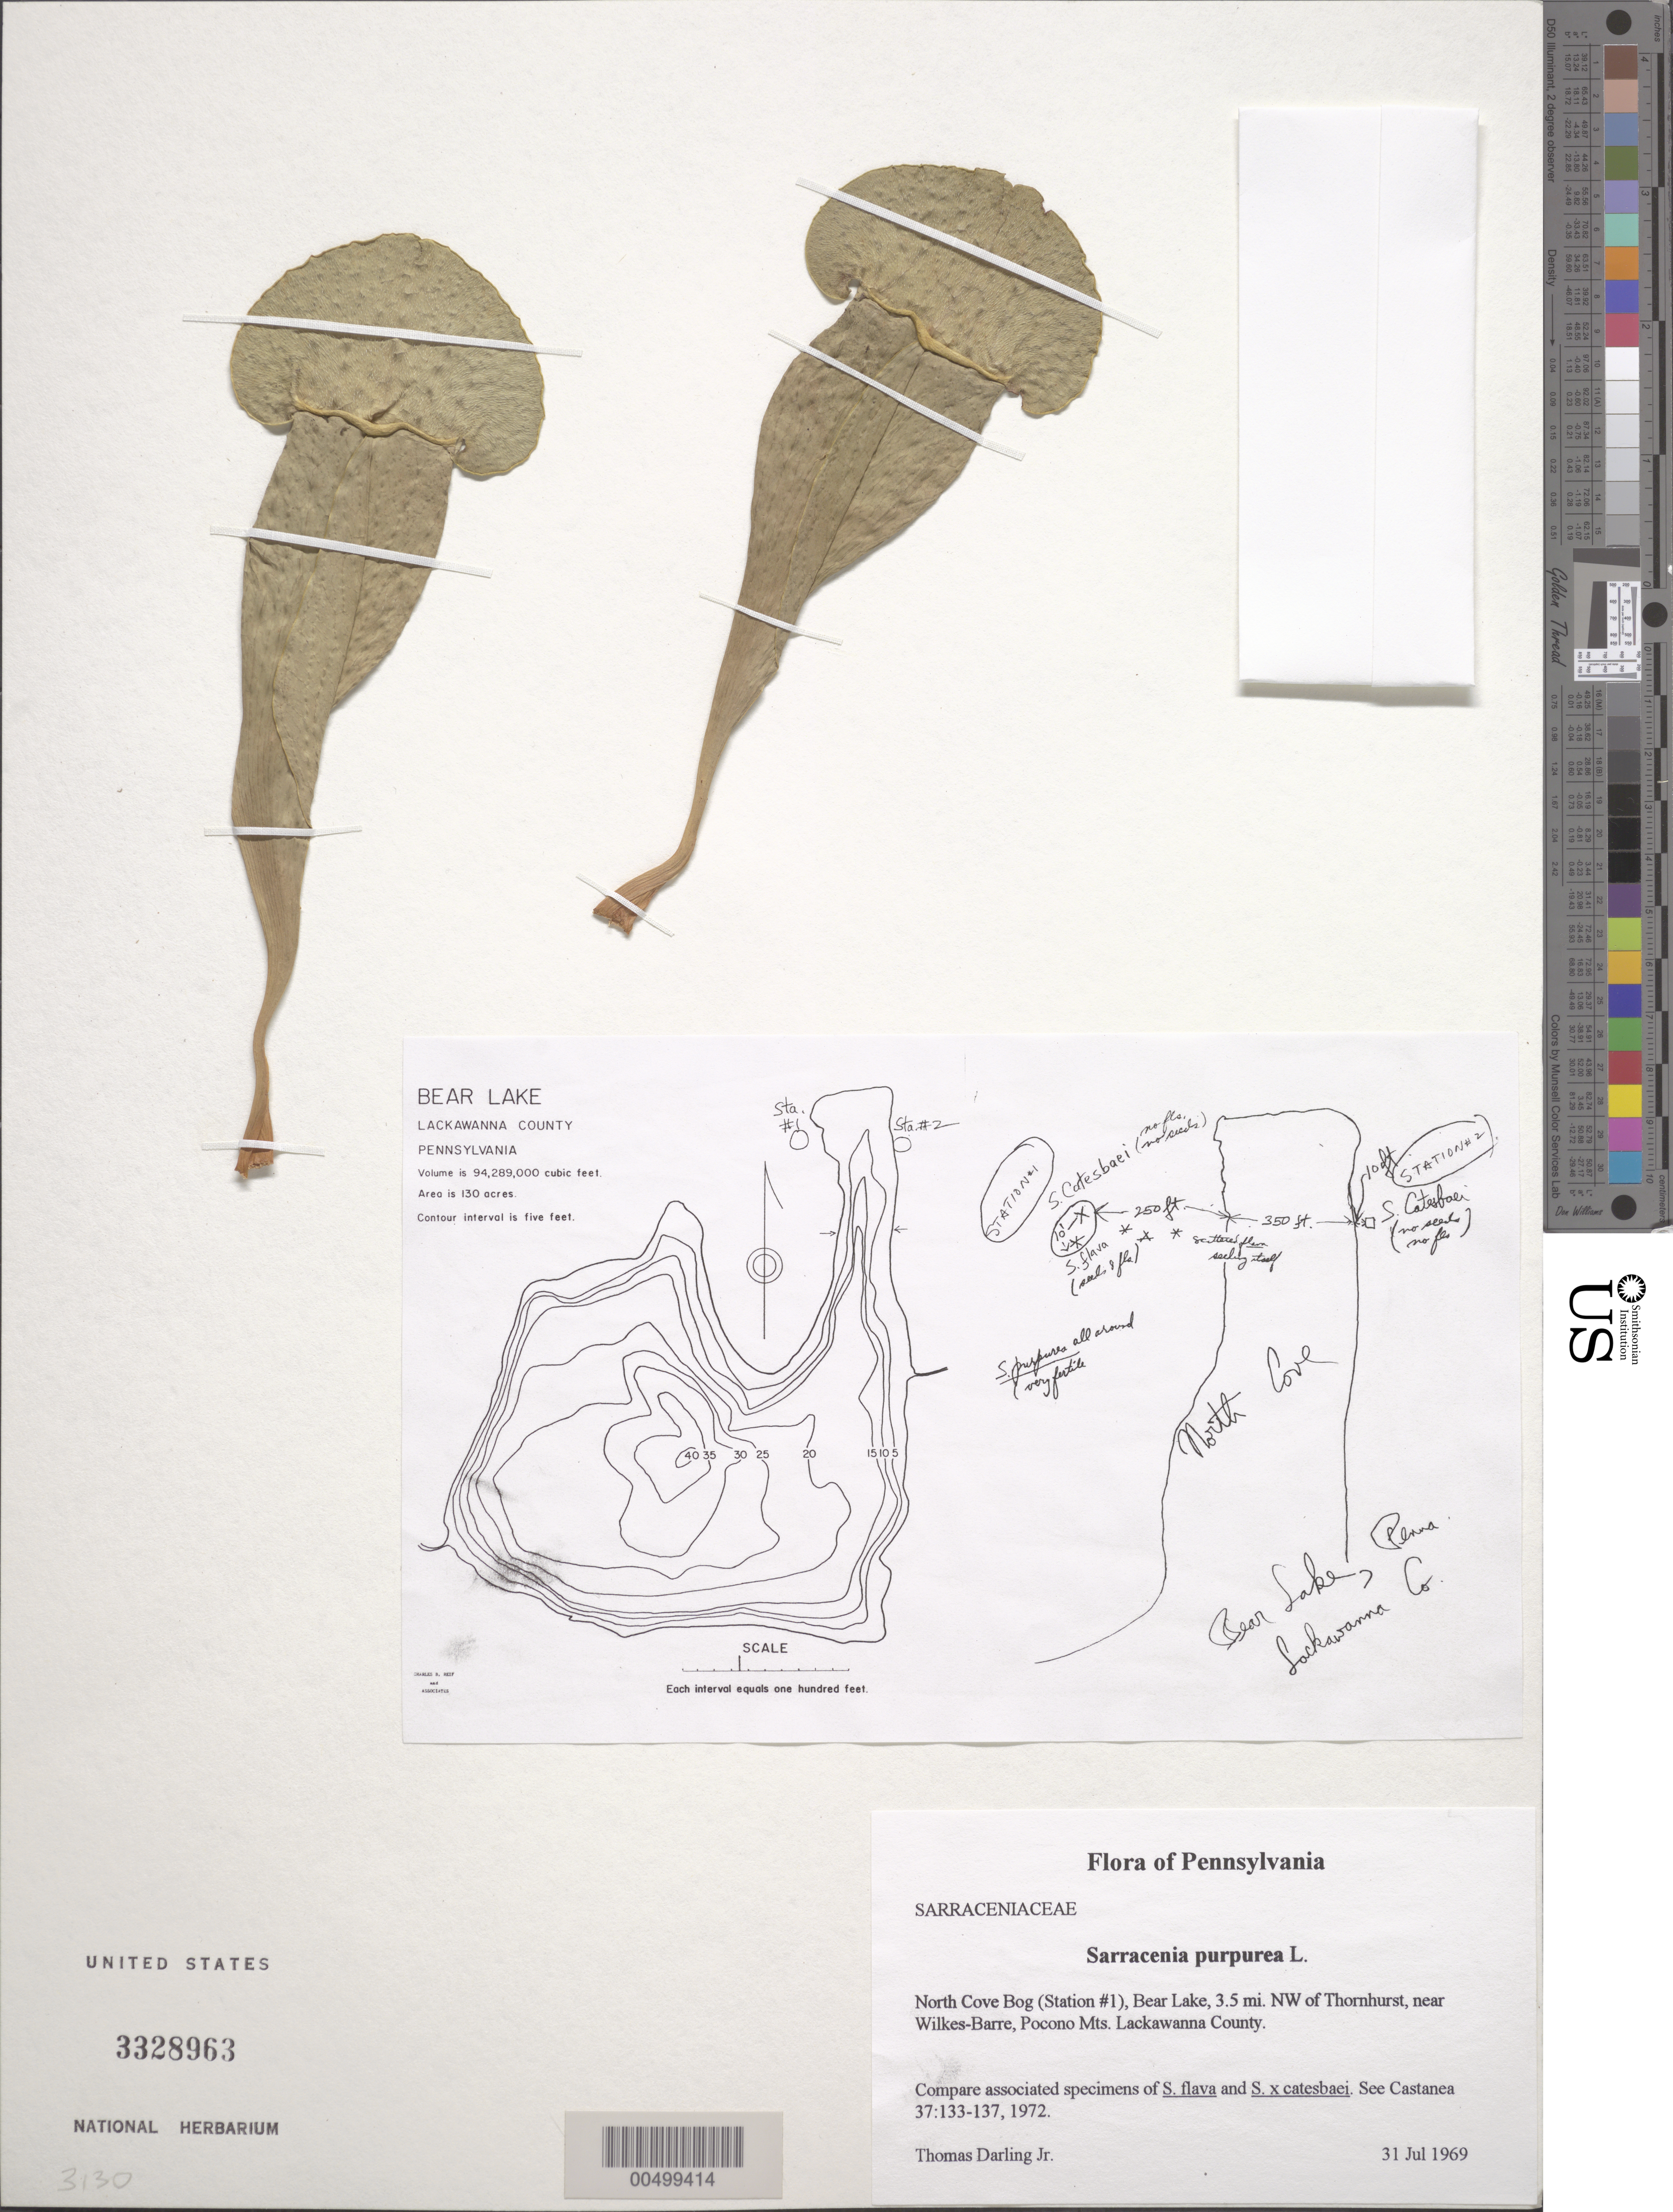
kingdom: Plantae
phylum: Tracheophyta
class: Magnoliopsida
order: Ericales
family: Sarraceniaceae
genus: Sarracenia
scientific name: Sarracenia purpurea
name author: L.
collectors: T. Darling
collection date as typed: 31 Jul 1969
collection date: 1969-07-31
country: United States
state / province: Pennsylvania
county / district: Lackawanna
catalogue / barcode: US 3328963